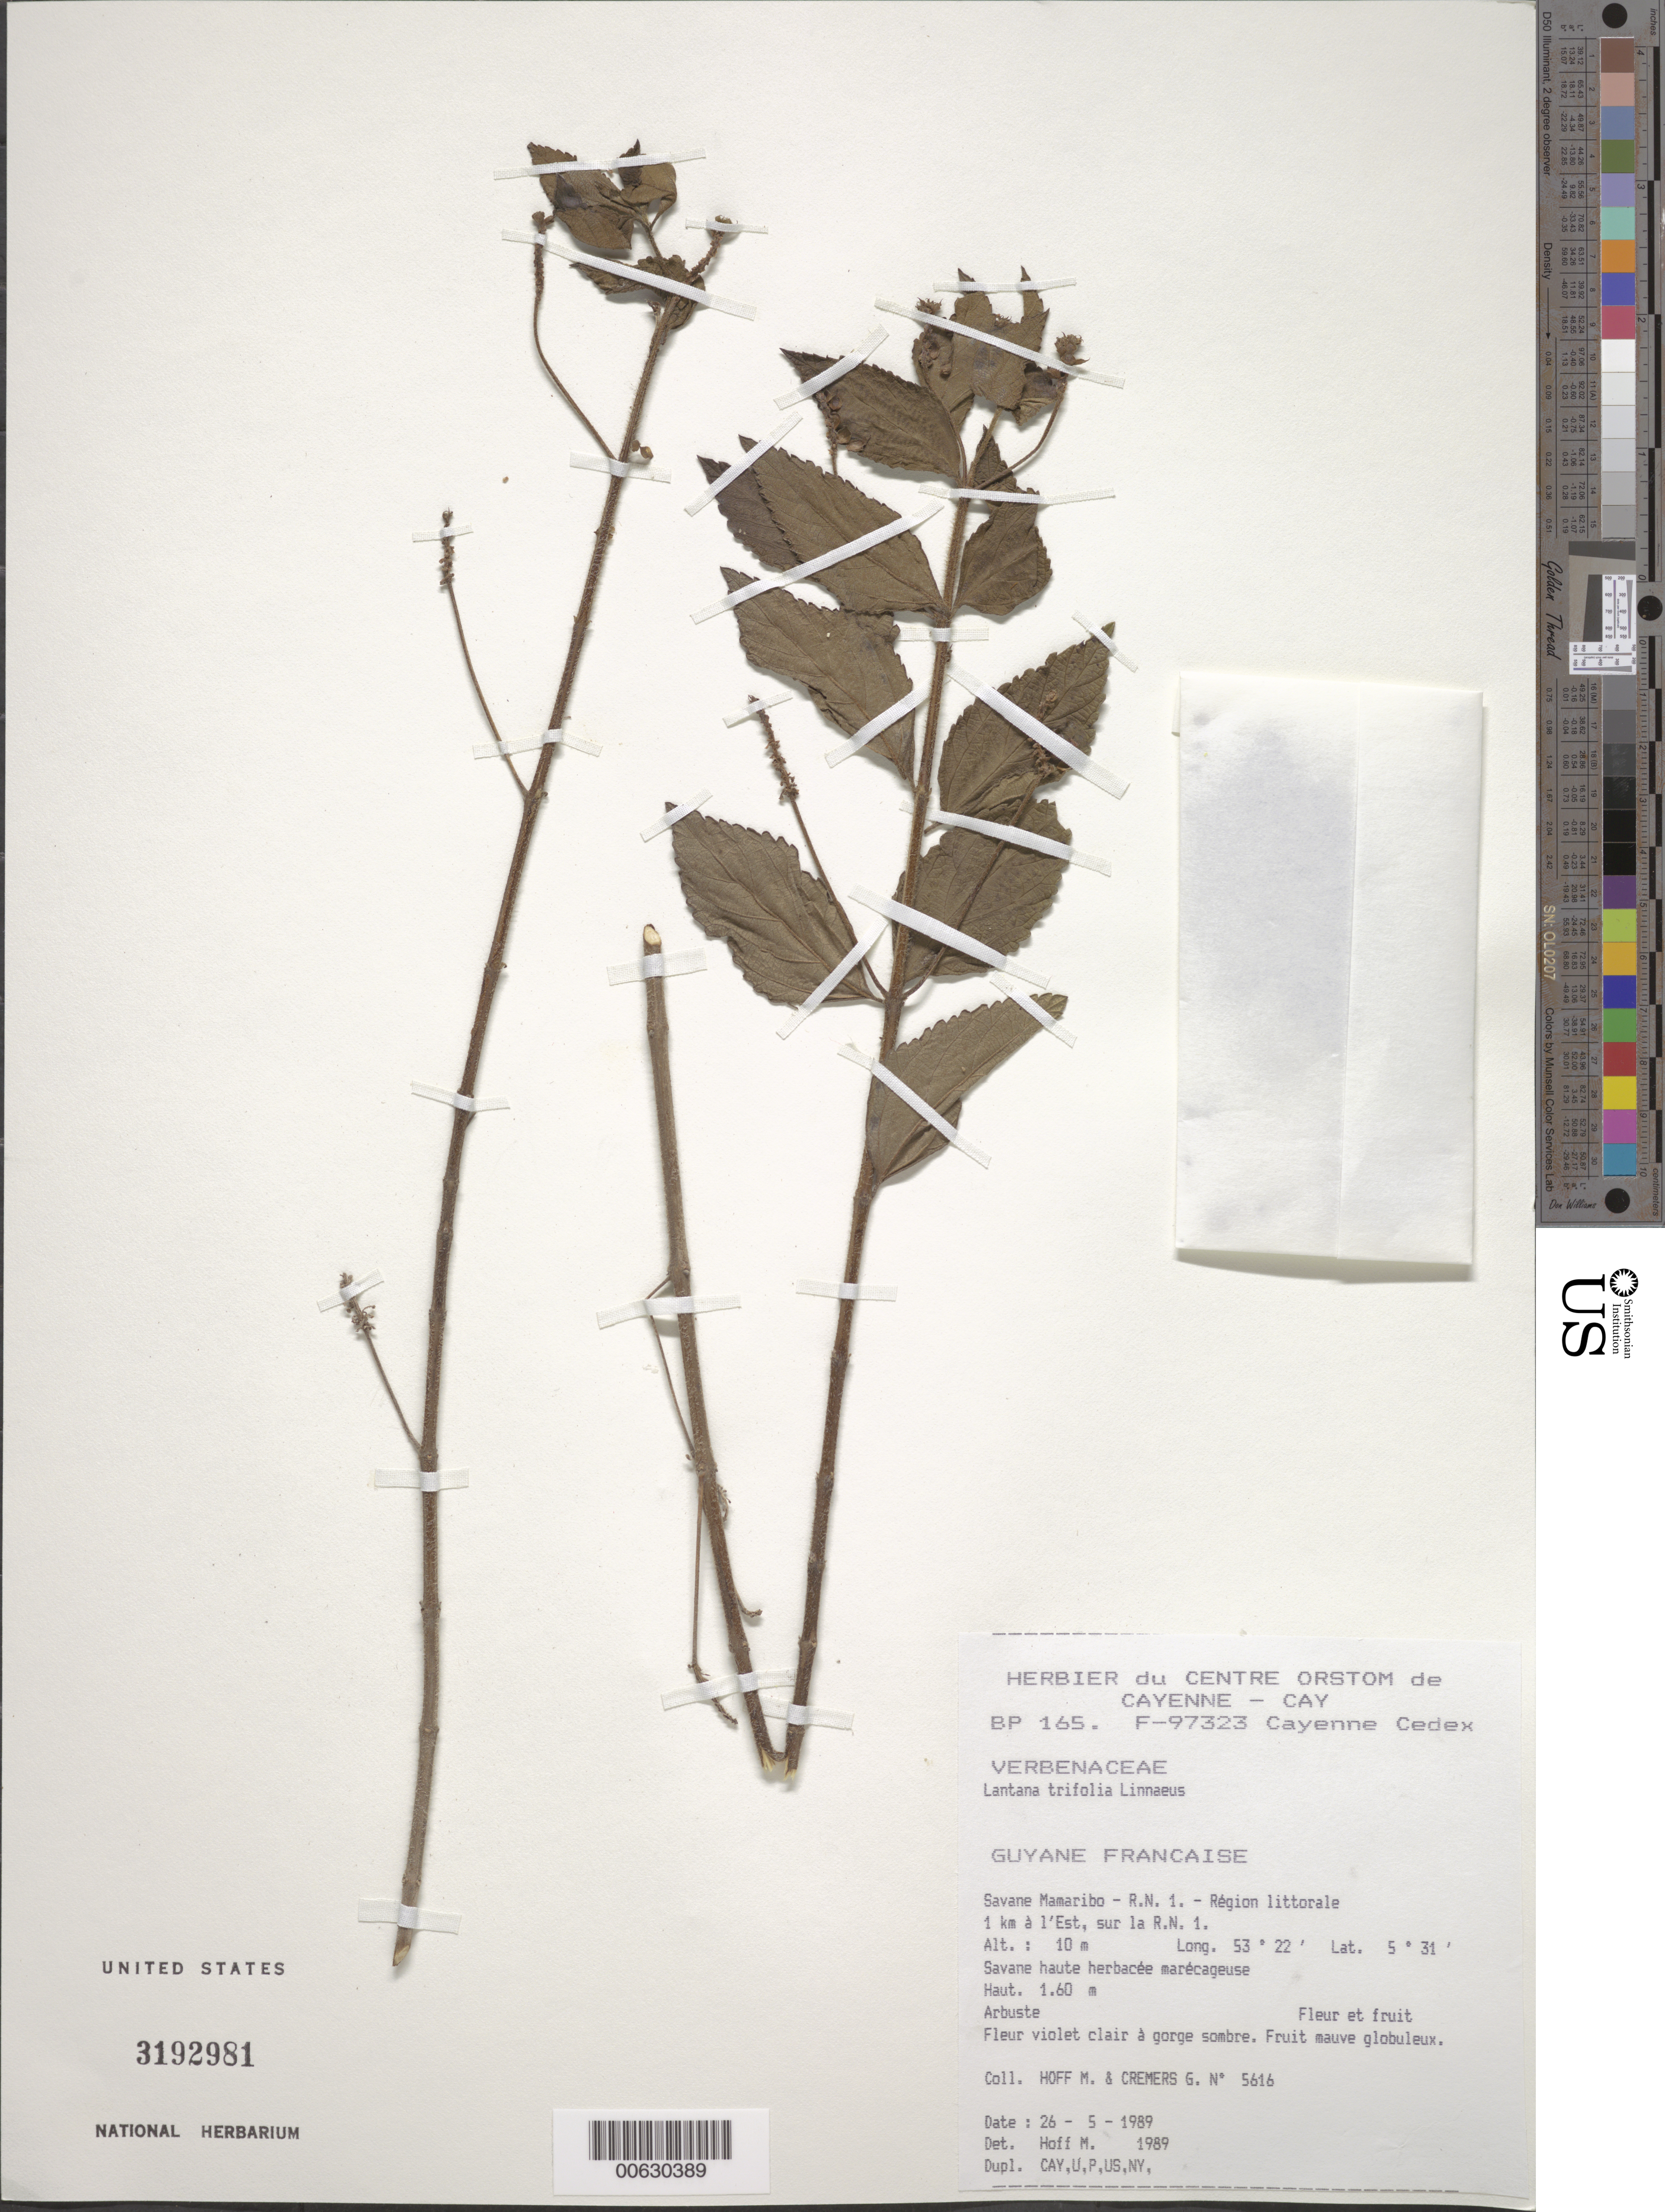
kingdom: Plantae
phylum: Tracheophyta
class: Magnoliopsida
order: Lamiales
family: Verbenaceae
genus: Lantana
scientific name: Lantana trifolia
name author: L.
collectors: M. Hoff & G. Cremers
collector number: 5616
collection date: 1989-05-26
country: French Guiana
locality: Guyane Francaise. Savane Mamaribo-R.N.1-Région littorale. 1 km à l'Est, sur la R.N.1.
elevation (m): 10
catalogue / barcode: US 3192981